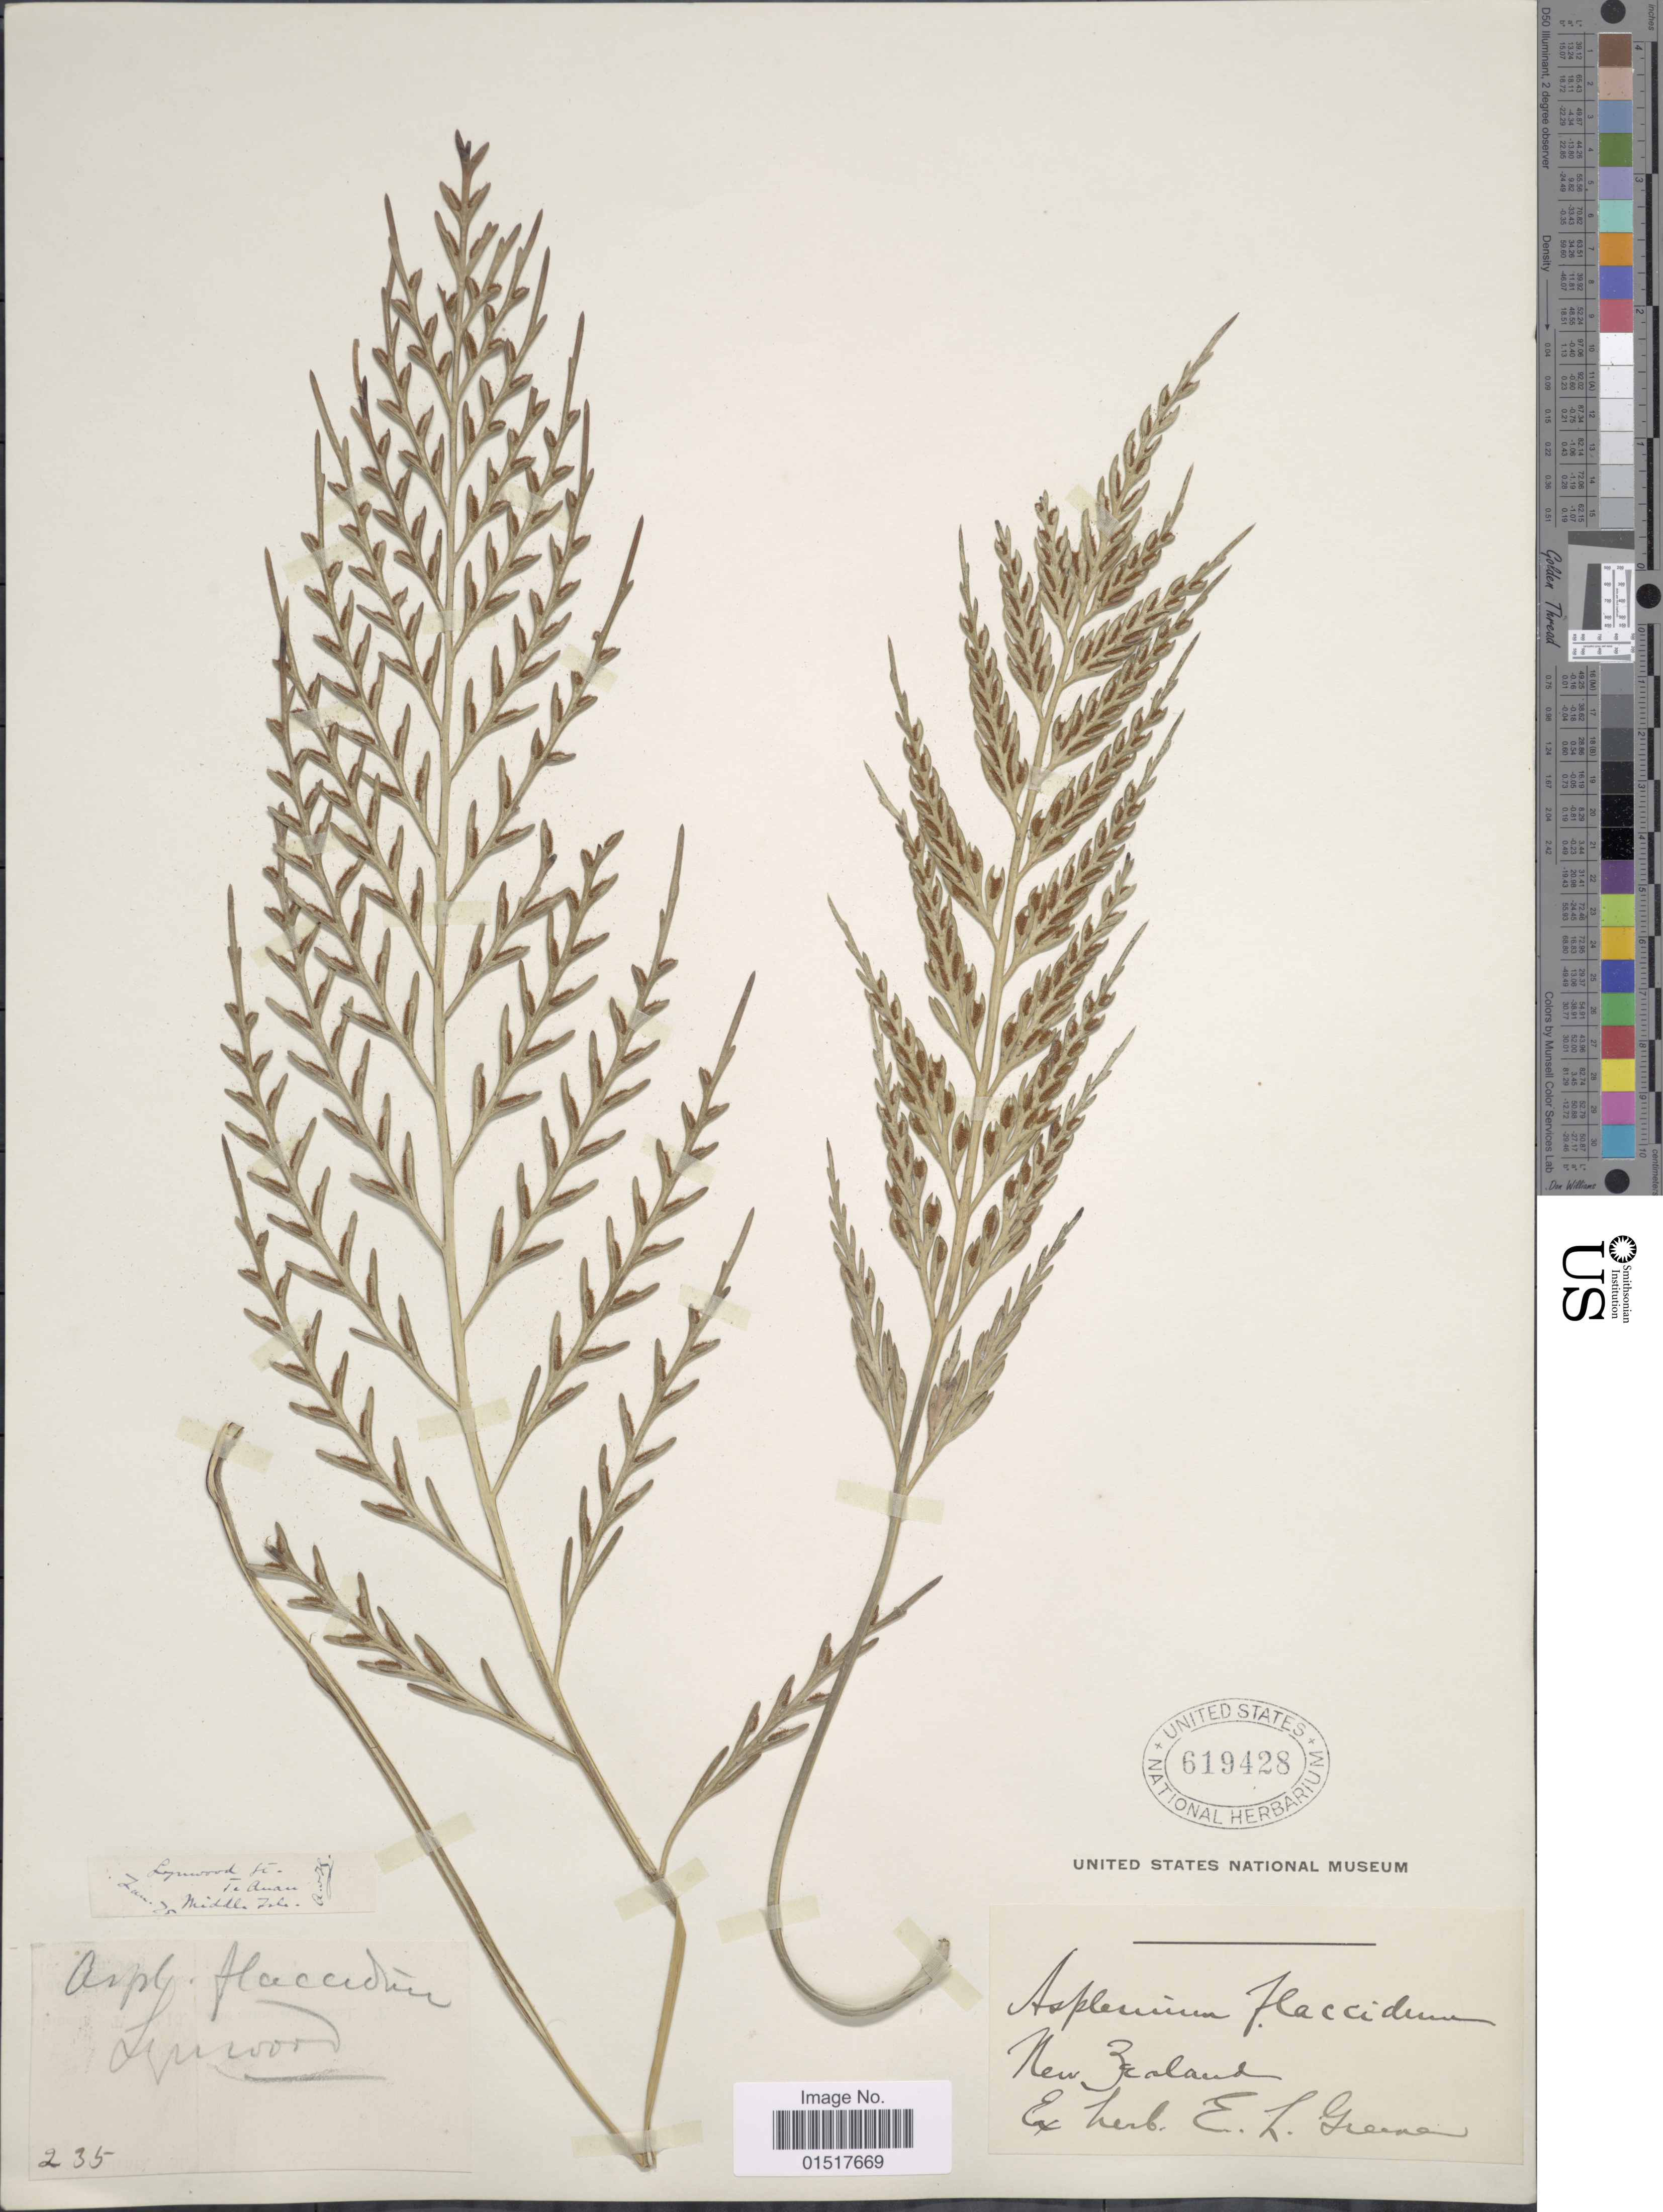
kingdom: Plantae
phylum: Tracheophyta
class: Polypodiopsida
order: Polypodiales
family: Aspleniaceae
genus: Asplenium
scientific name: Asplenium flaccidum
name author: Bonap.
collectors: ex herb. E. L. Greene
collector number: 235?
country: New Zealand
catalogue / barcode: US 619428